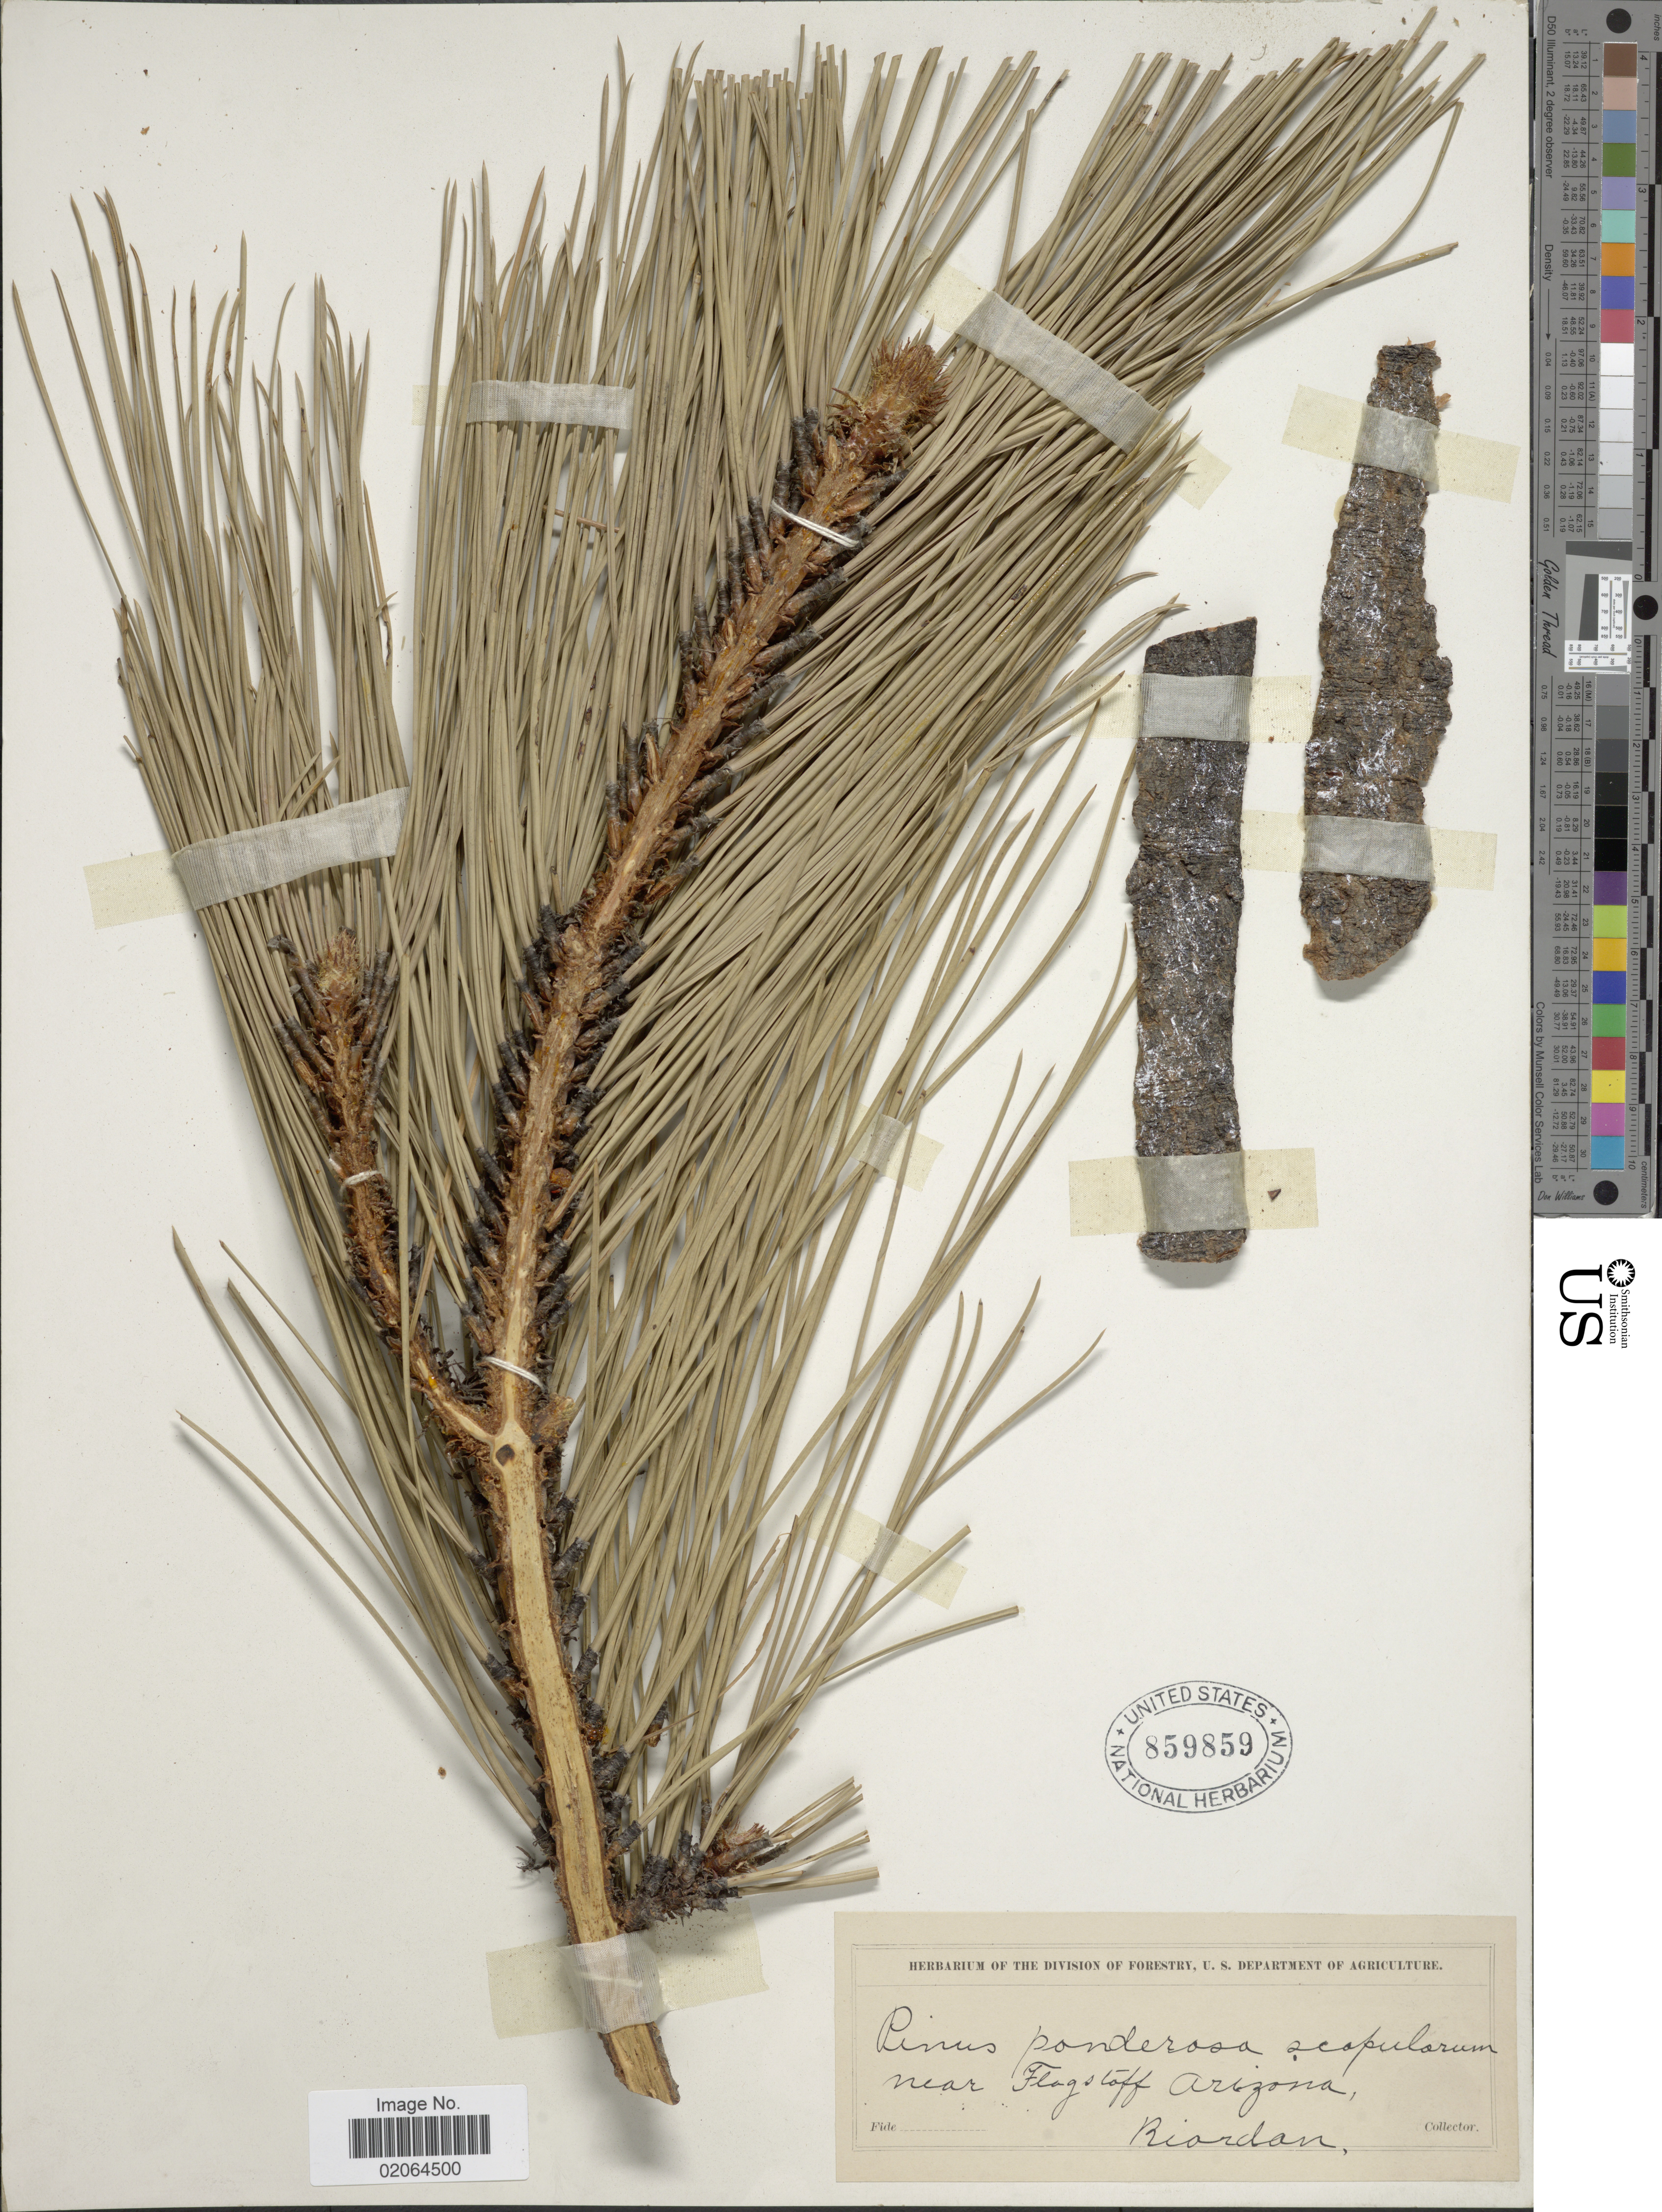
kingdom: Plantae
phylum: Tracheophyta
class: Pinopsida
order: Pinales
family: Pinaceae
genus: Pinus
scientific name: Pinus ponderosa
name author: Douglas ex C. Lawson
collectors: ex herb. U. S. Department of Agriculture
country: United States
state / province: Arizona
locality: Near Flafstoff Arizoma, Riordan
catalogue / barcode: US 859859